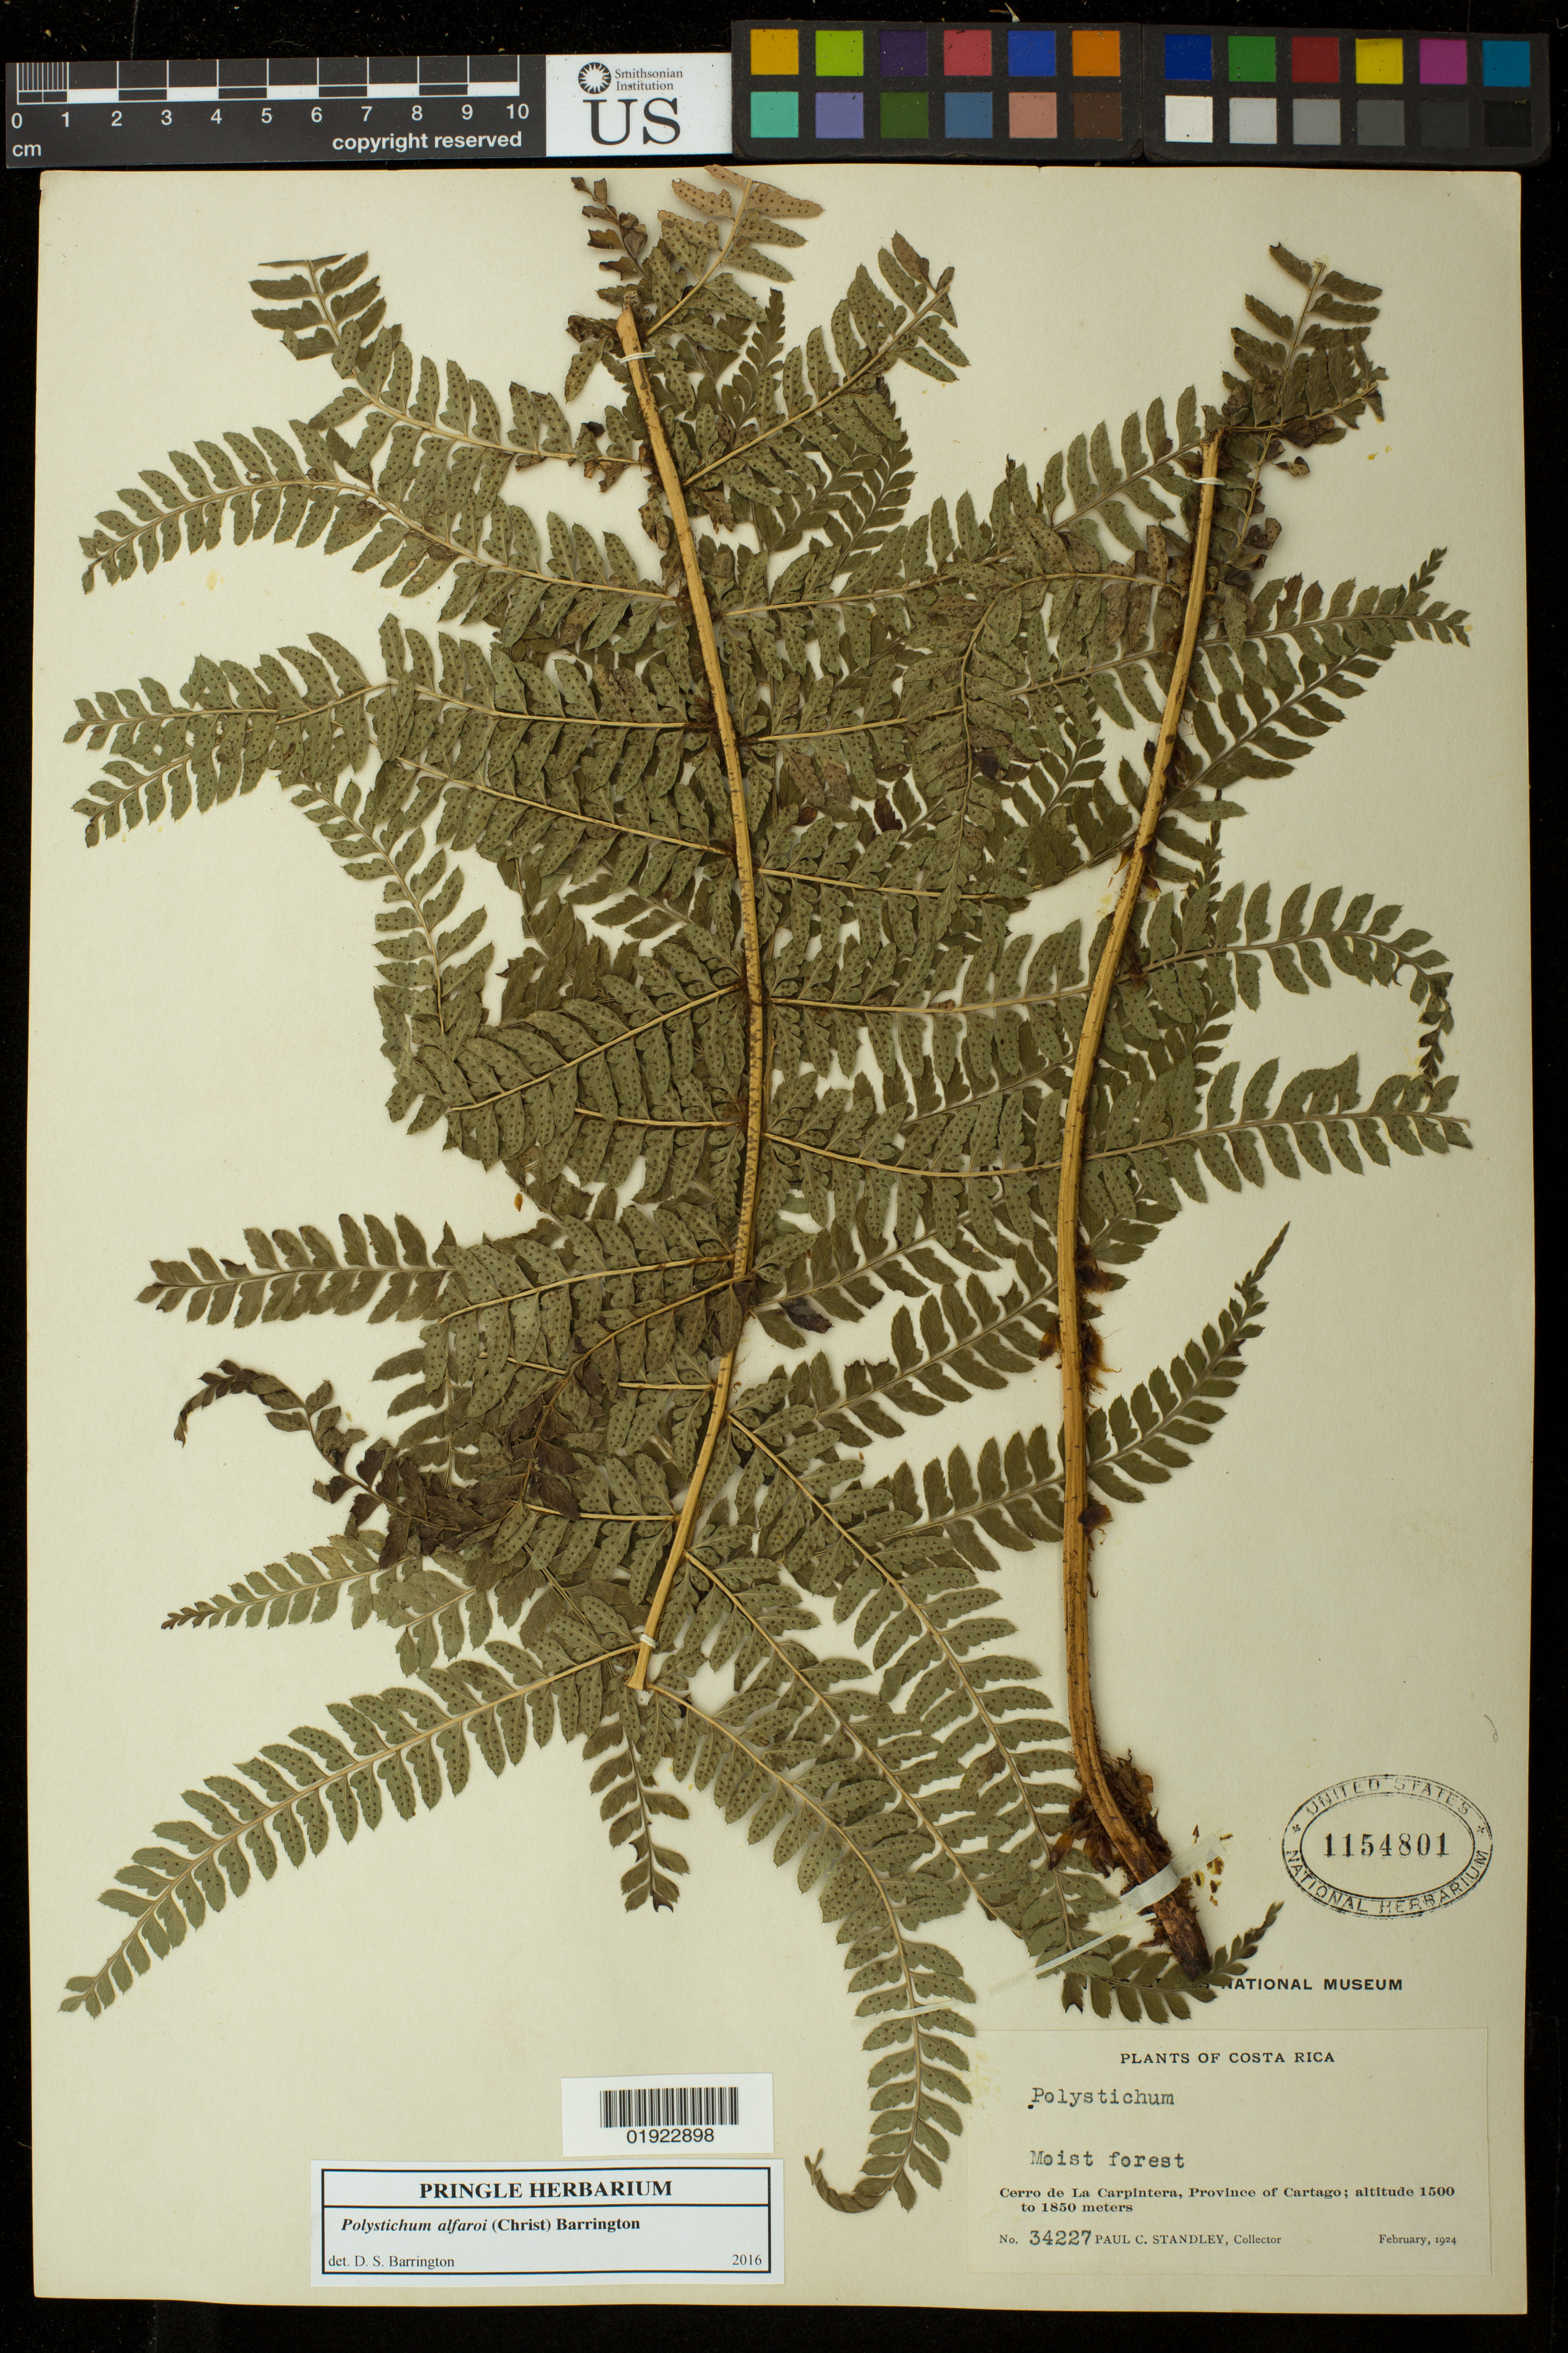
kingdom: Plantae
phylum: Tracheophyta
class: Polypodiopsida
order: Polypodiales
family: Dryopteridaceae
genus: Polystichum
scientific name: Polystichum alfaroi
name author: (Christ) Barrington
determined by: Barrington, D. S., Curator (VT), University of Vermont (UNITED STATES)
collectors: P. C. Standley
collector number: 34227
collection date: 1924-02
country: Costa Rica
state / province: Cartago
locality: Cerro de La Carpintera.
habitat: Moist forest.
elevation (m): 1500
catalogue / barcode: US 1154801